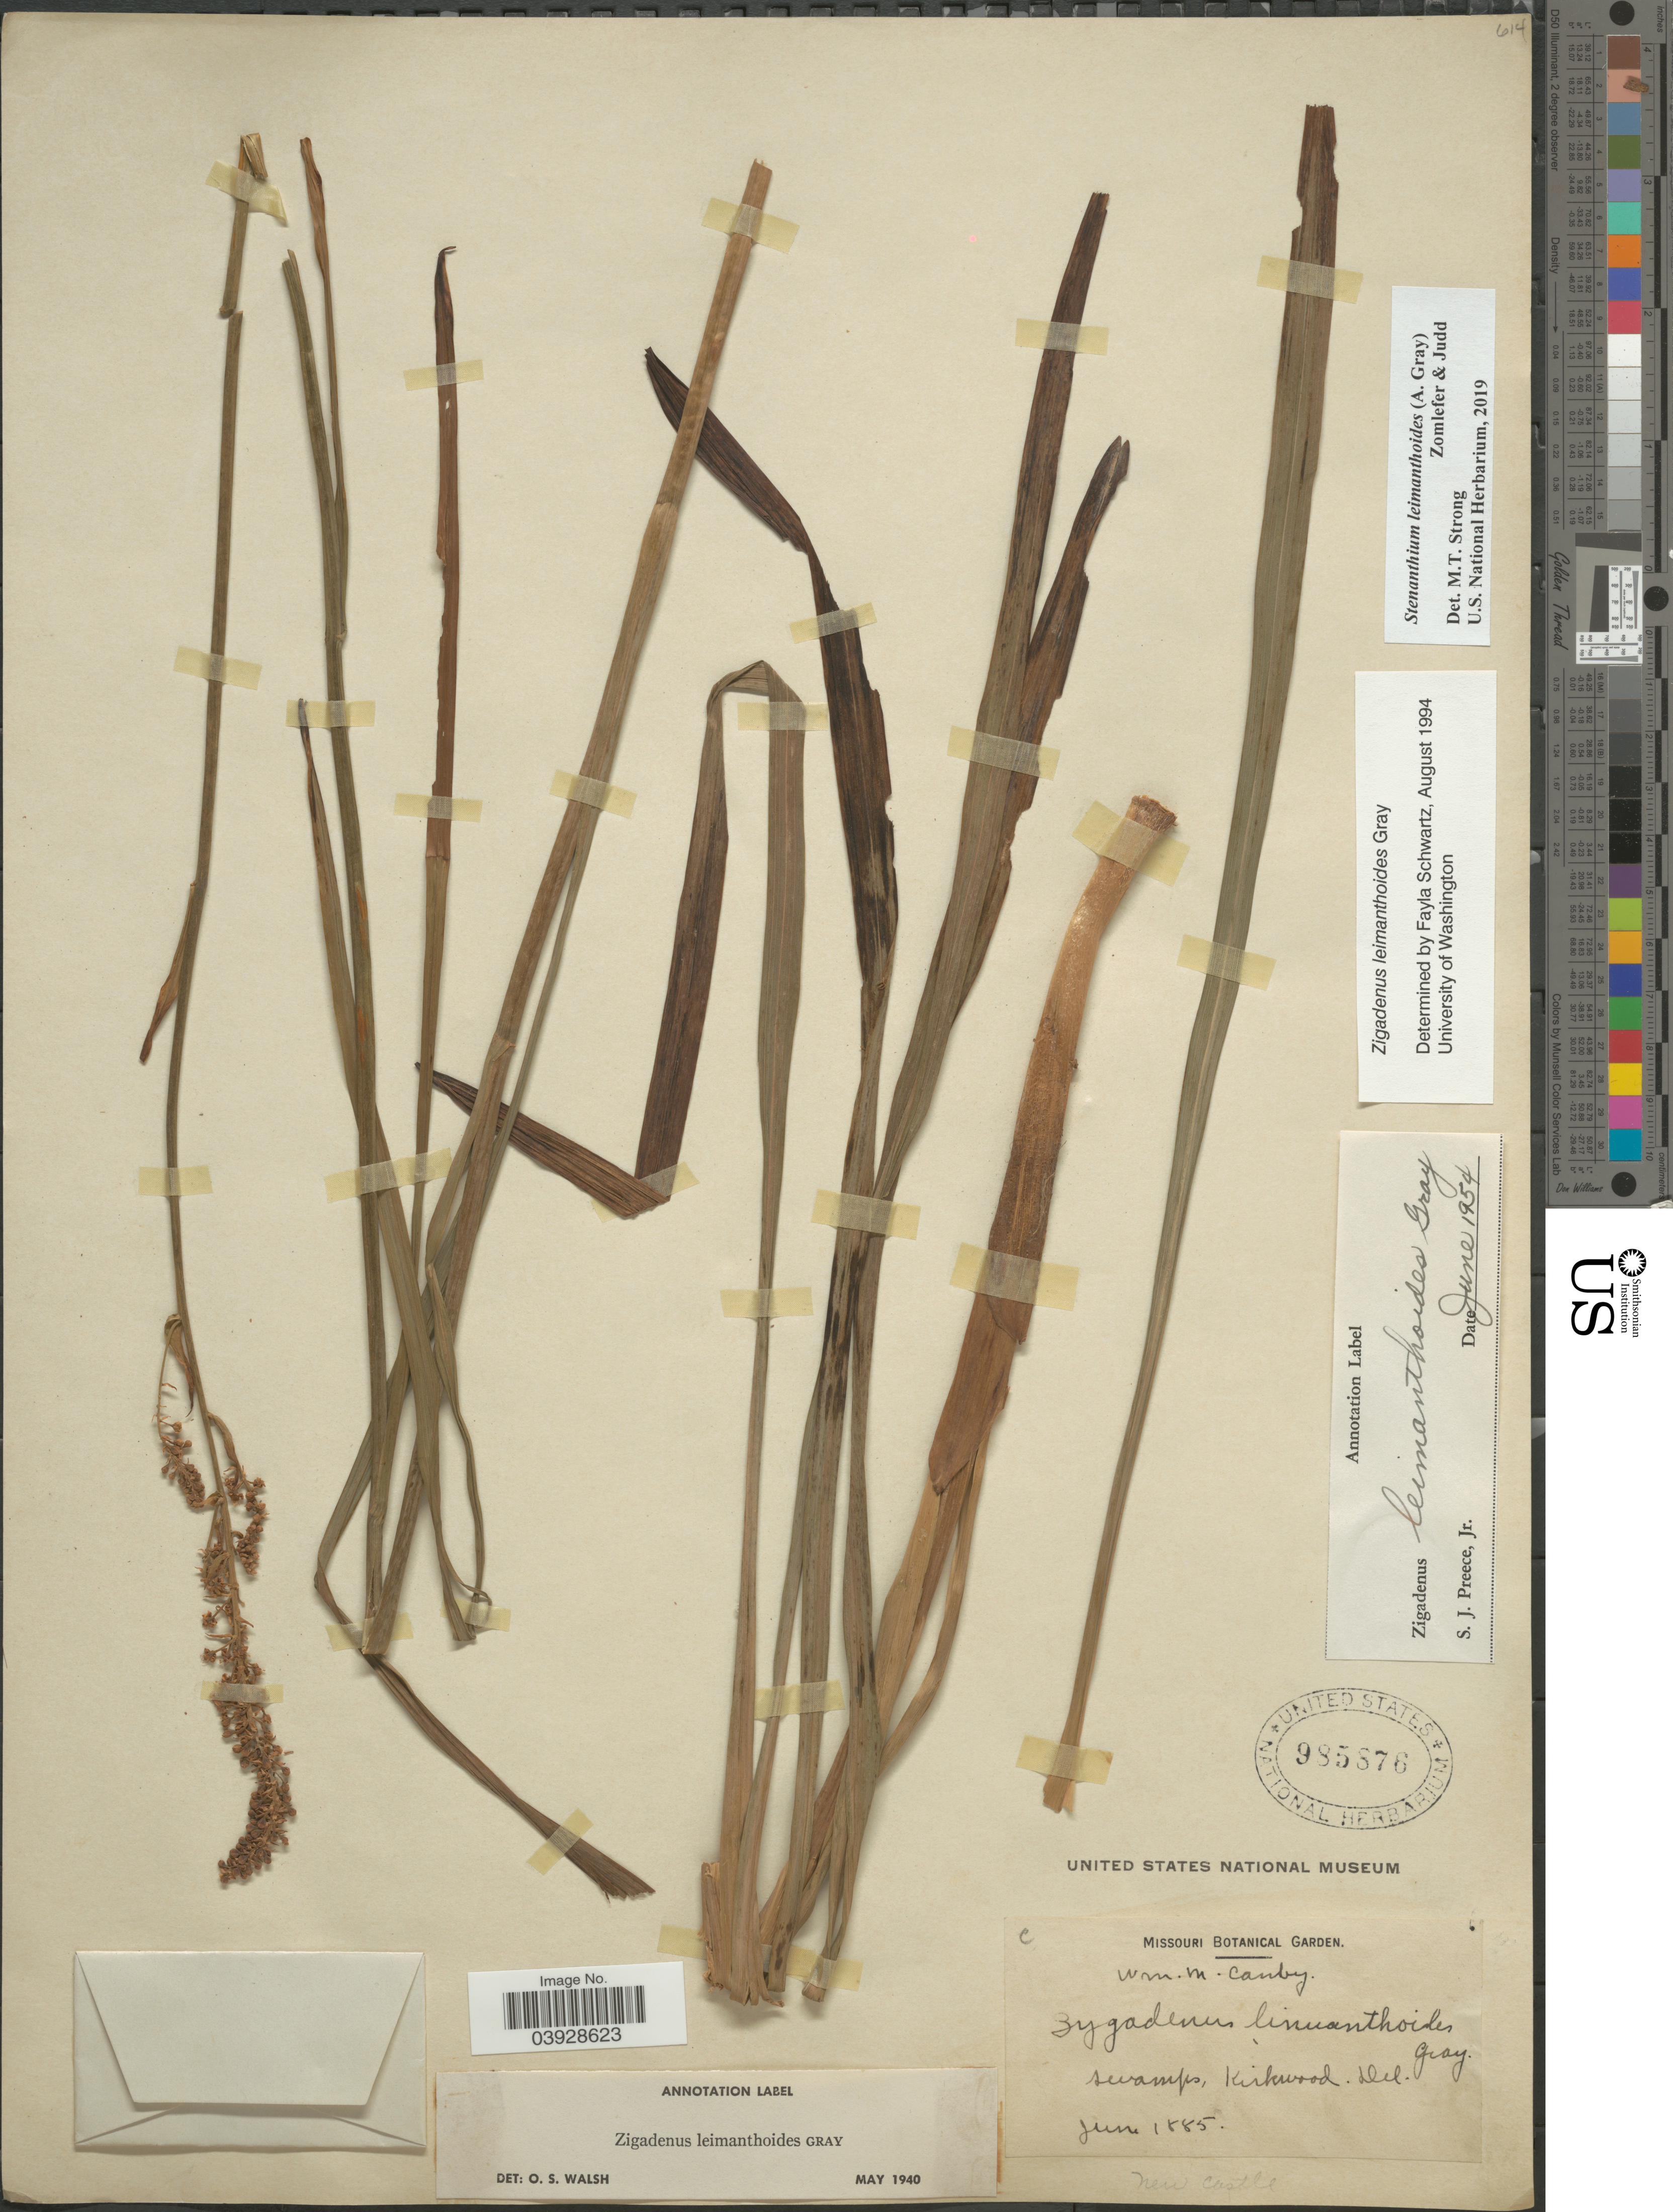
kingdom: Plantae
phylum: Tracheophyta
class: Liliopsida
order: Liliales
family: Melanthiaceae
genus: Stenanthium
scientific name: Stenanthium leimanthoides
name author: (A. Gray) Zomlefer & Judd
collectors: W. Canby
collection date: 1885-06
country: United States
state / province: Delaware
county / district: New Castle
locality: Swamp, Kirkwood. New Castle.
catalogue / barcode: US 985876